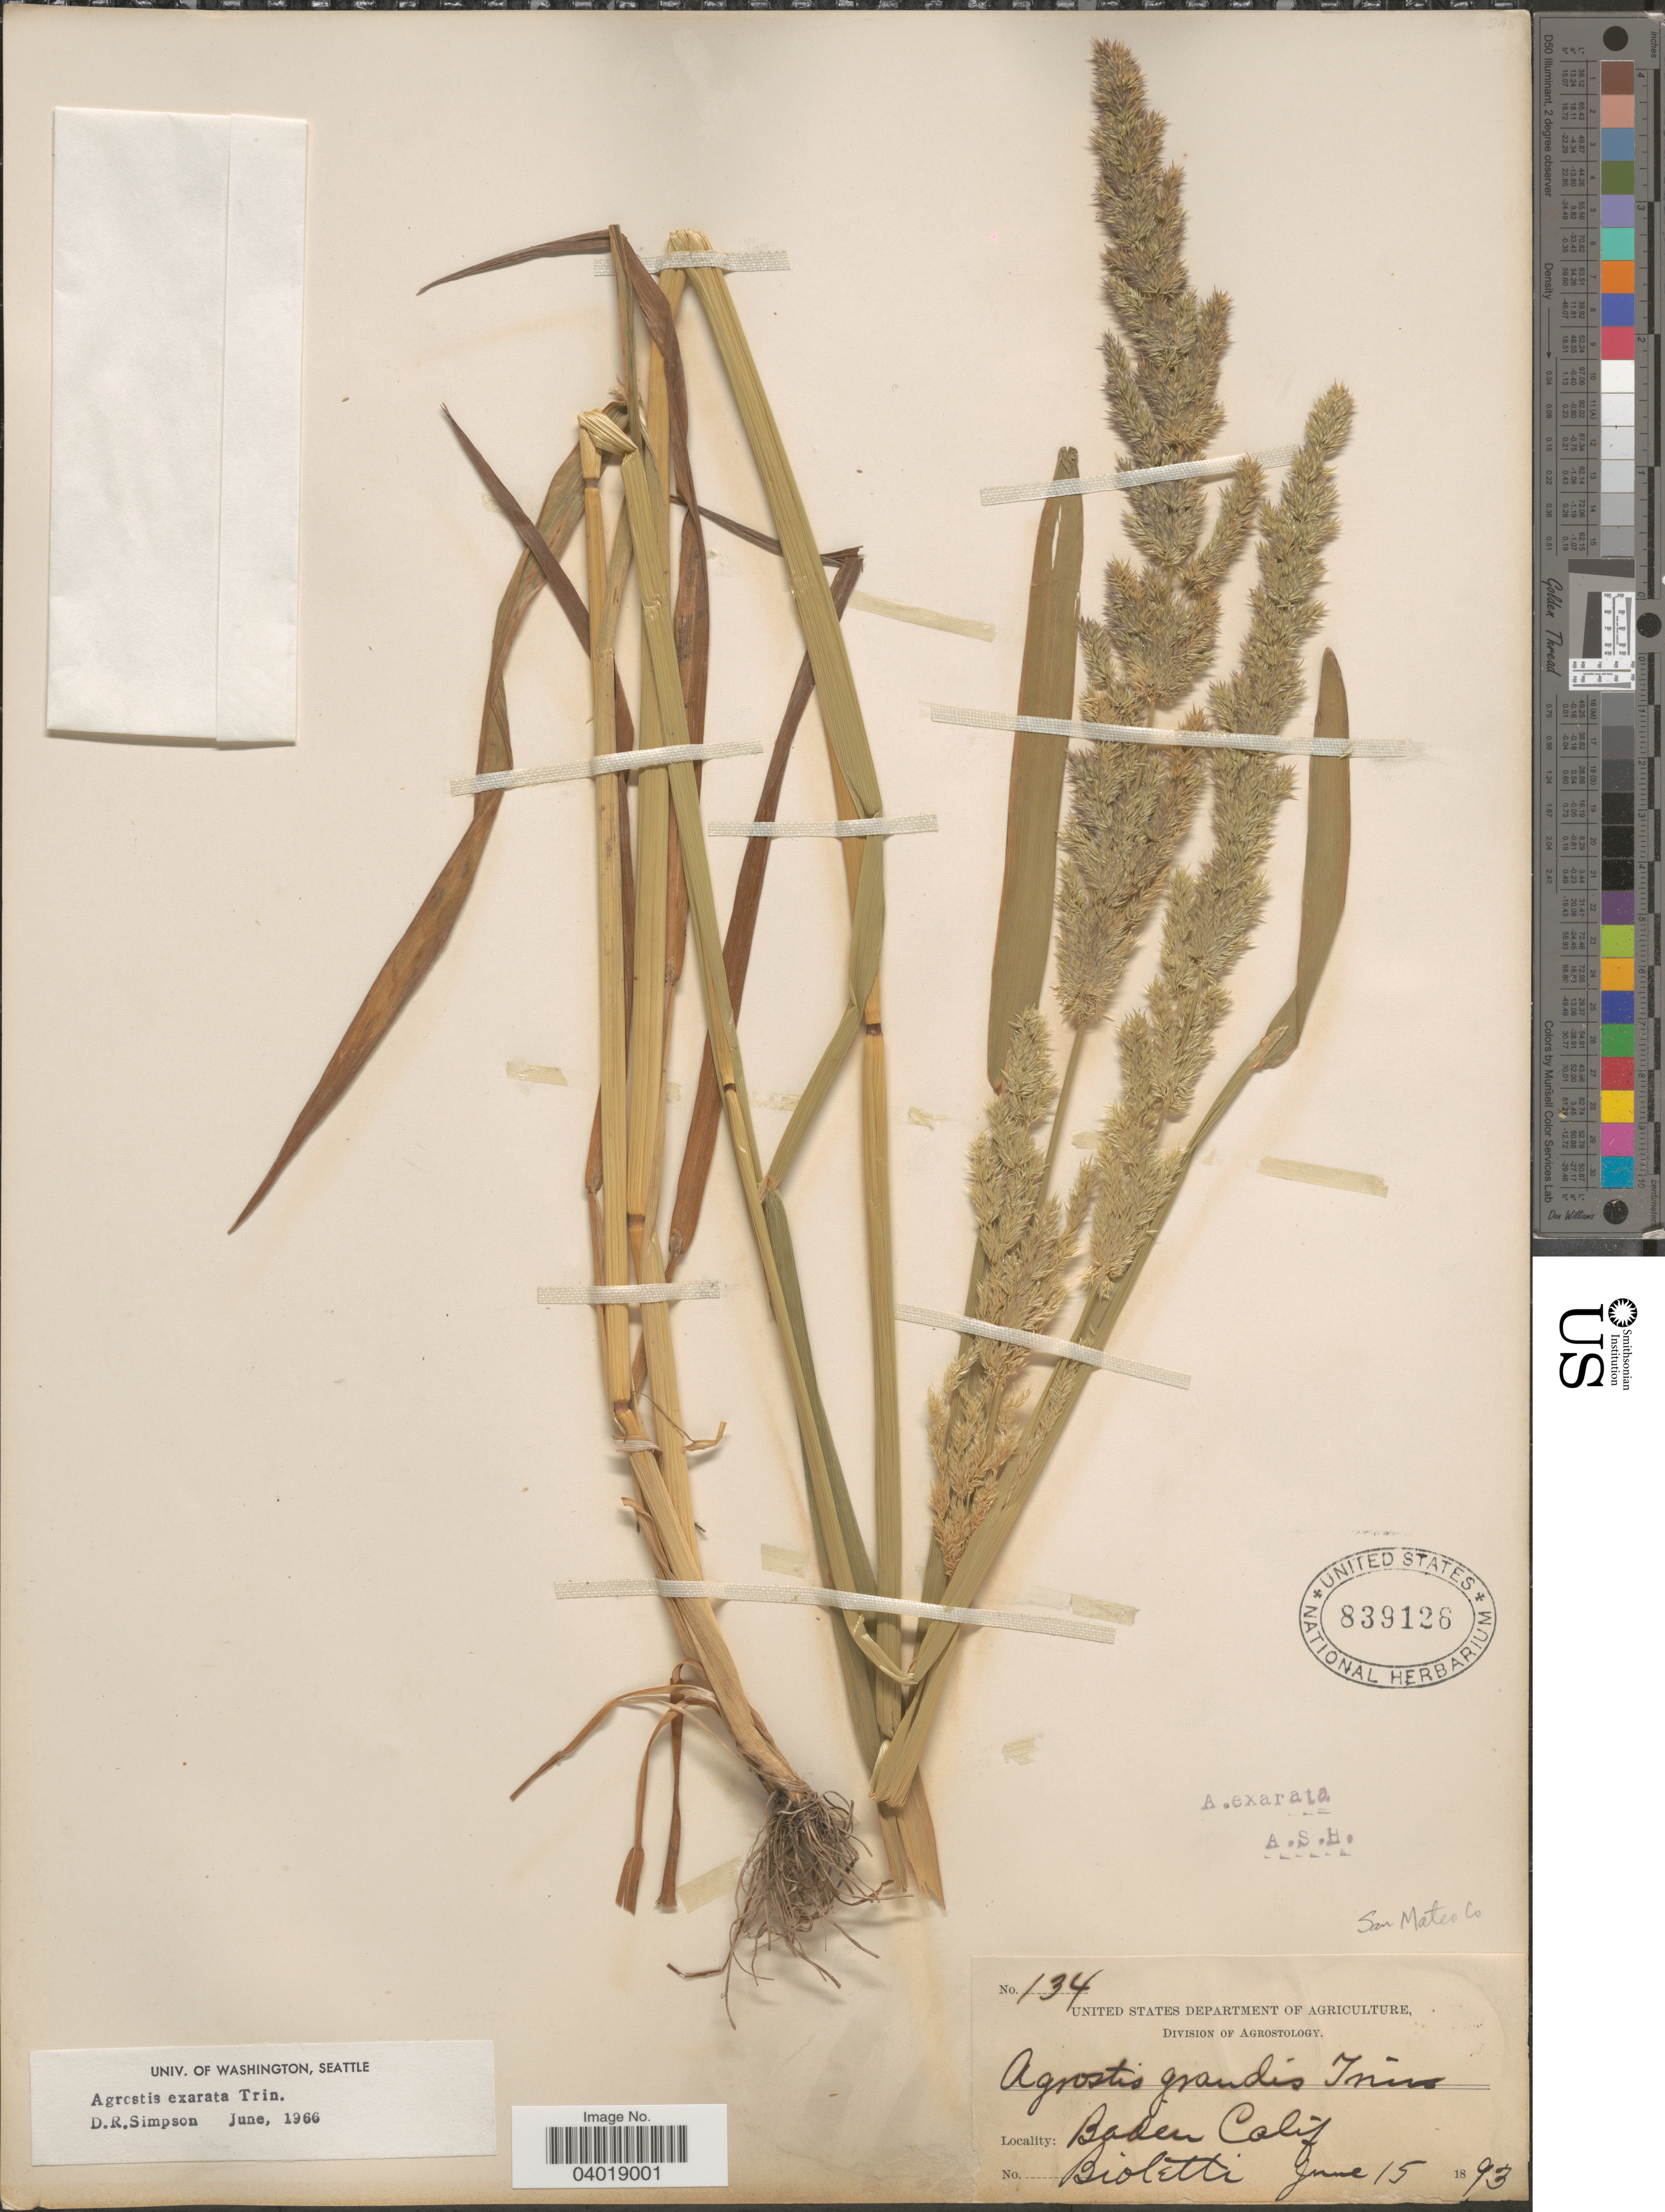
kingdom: Plantae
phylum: Tracheophyta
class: Liliopsida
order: Poales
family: Poaceae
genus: Agrostis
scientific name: Agrostis exarata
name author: Trin.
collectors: -- Bioletti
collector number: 134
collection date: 1893-06-15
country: United States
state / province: California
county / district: San Mateo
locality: Baden. San Mateo Co.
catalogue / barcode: US 839126